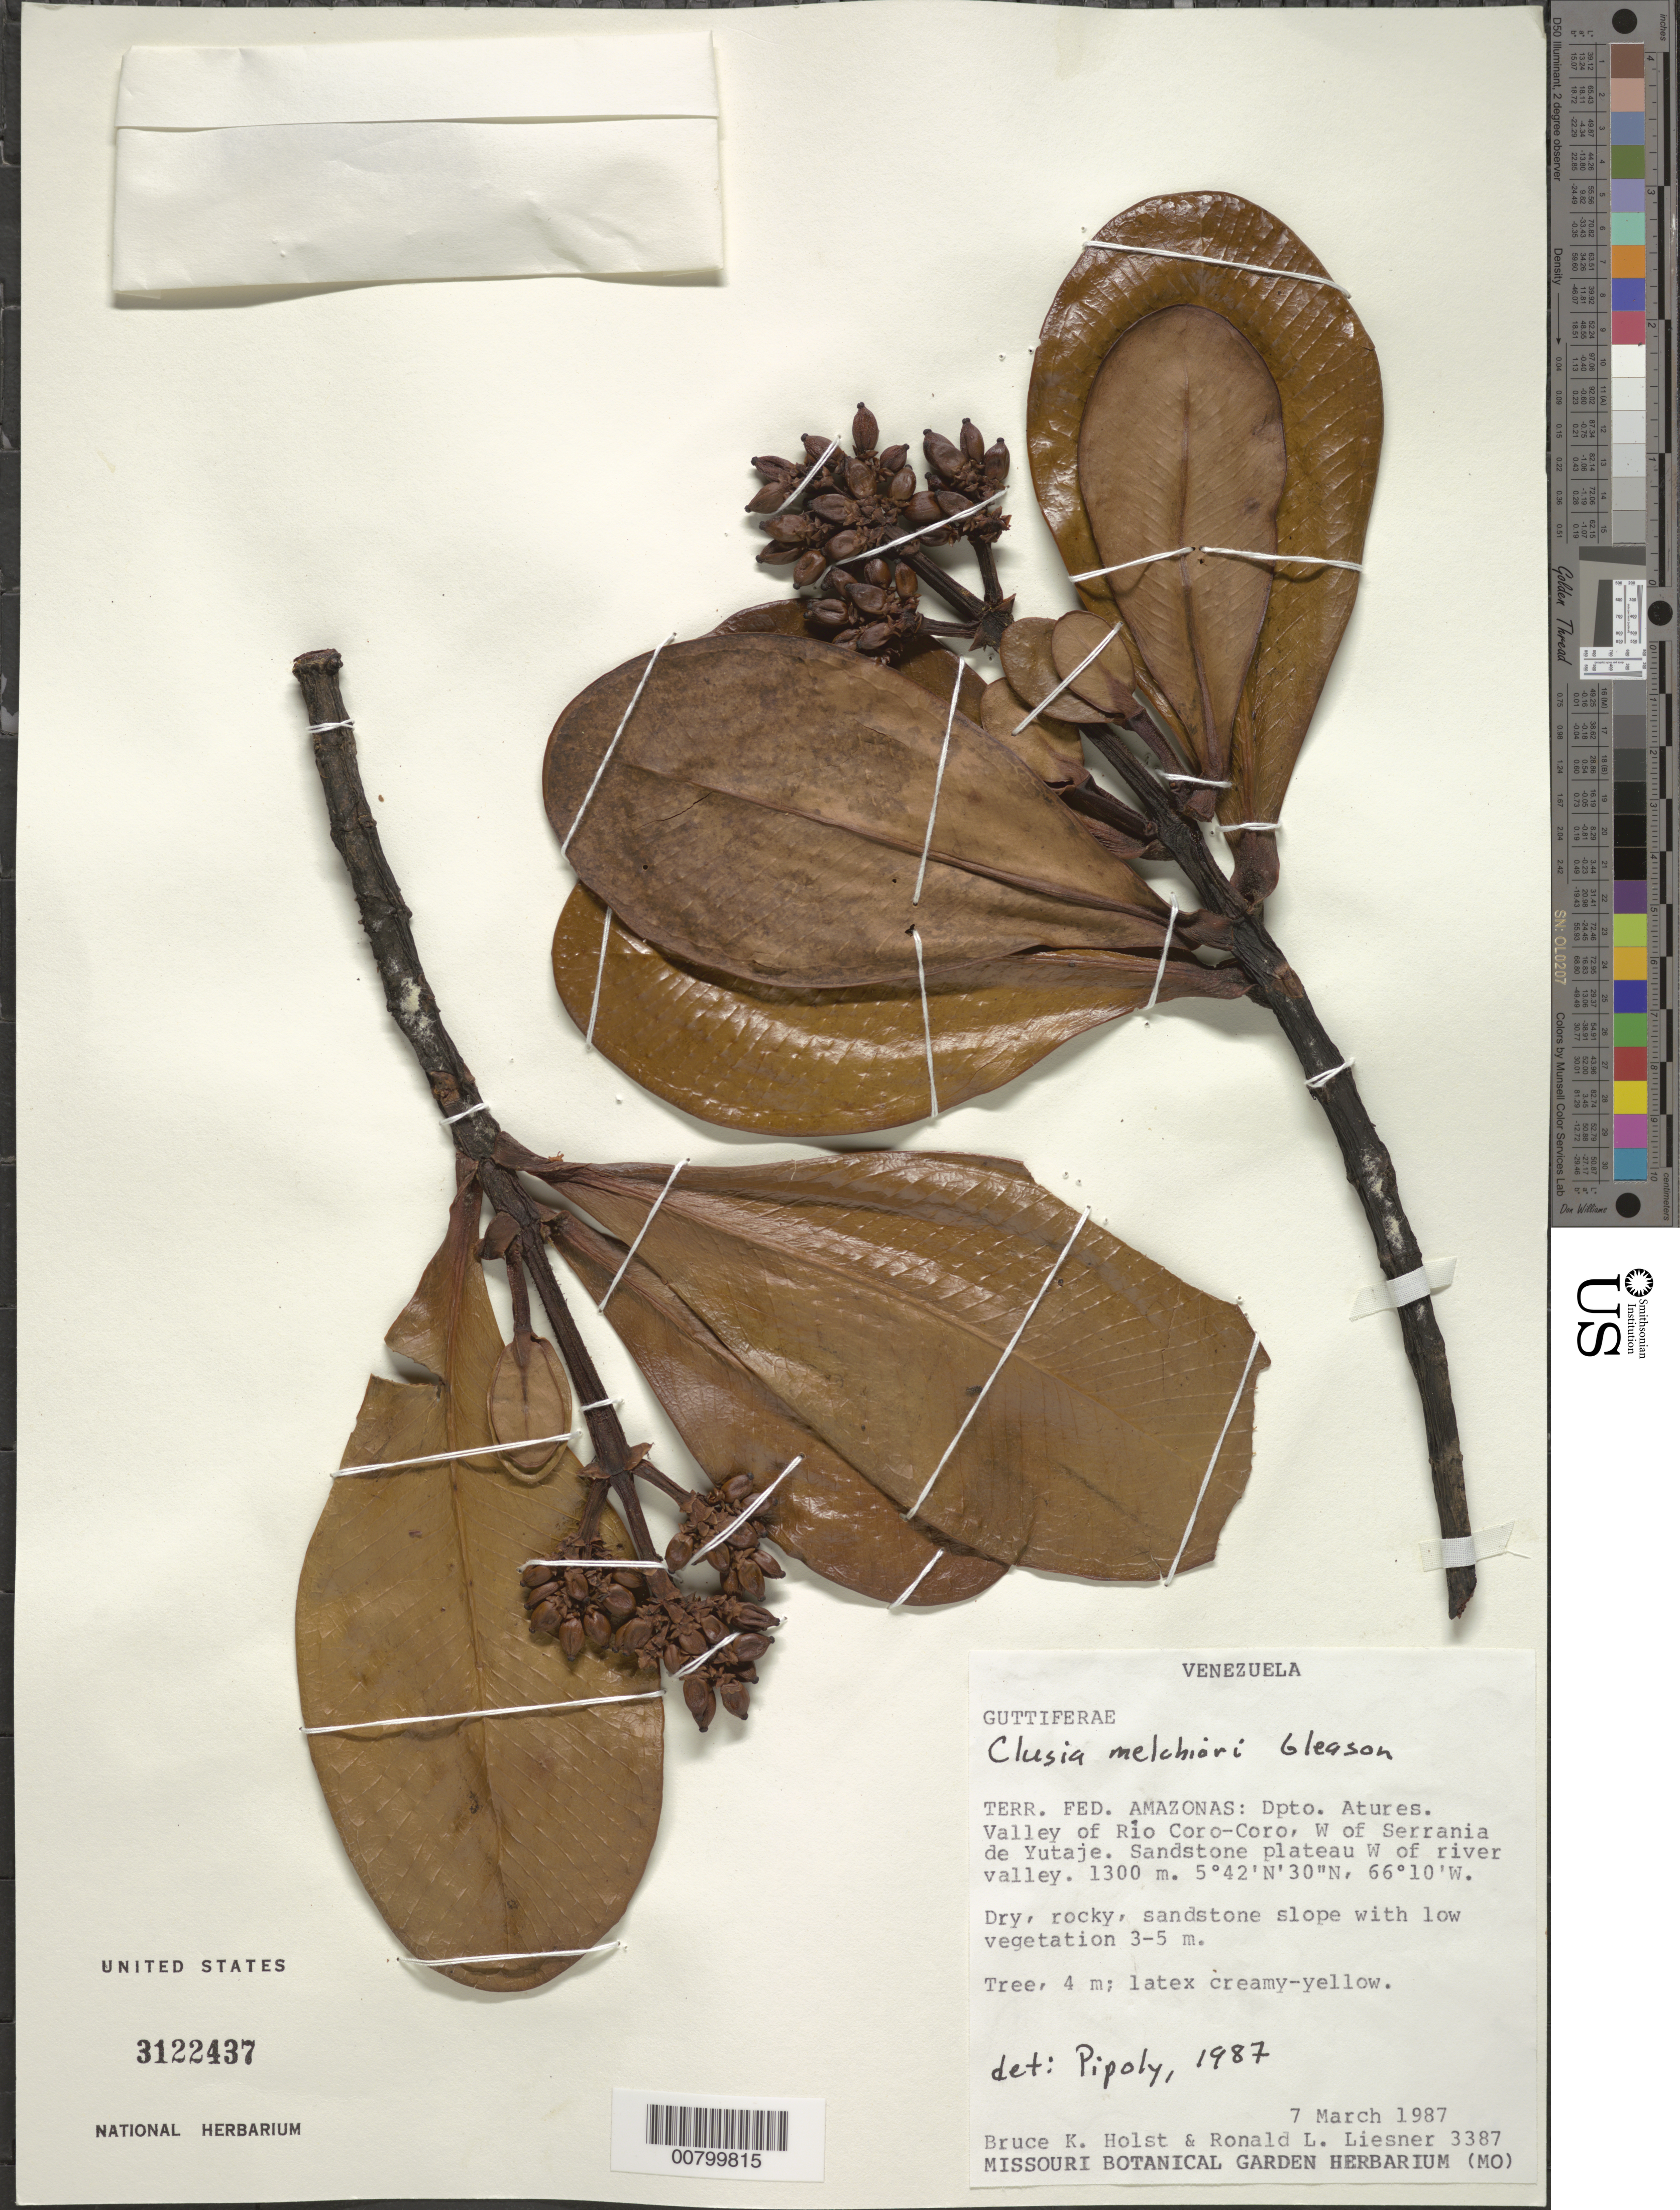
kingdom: Plantae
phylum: Tracheophyta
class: Magnoliopsida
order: Malpighiales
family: Clusiaceae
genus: Clusia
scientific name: Clusia melchiori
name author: Gleason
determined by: Pipoly, J. J., III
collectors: B. Holst & R. L. Liesner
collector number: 3387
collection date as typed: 7-Mar-87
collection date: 1987-03-07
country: Venezuela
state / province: Amazonas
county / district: Atures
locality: Río Coro-Coro valley, W of Serrania de Yutajé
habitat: Dry, rocky sandstone slope with low vegetation 3-5 m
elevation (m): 1300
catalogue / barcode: US 3122437